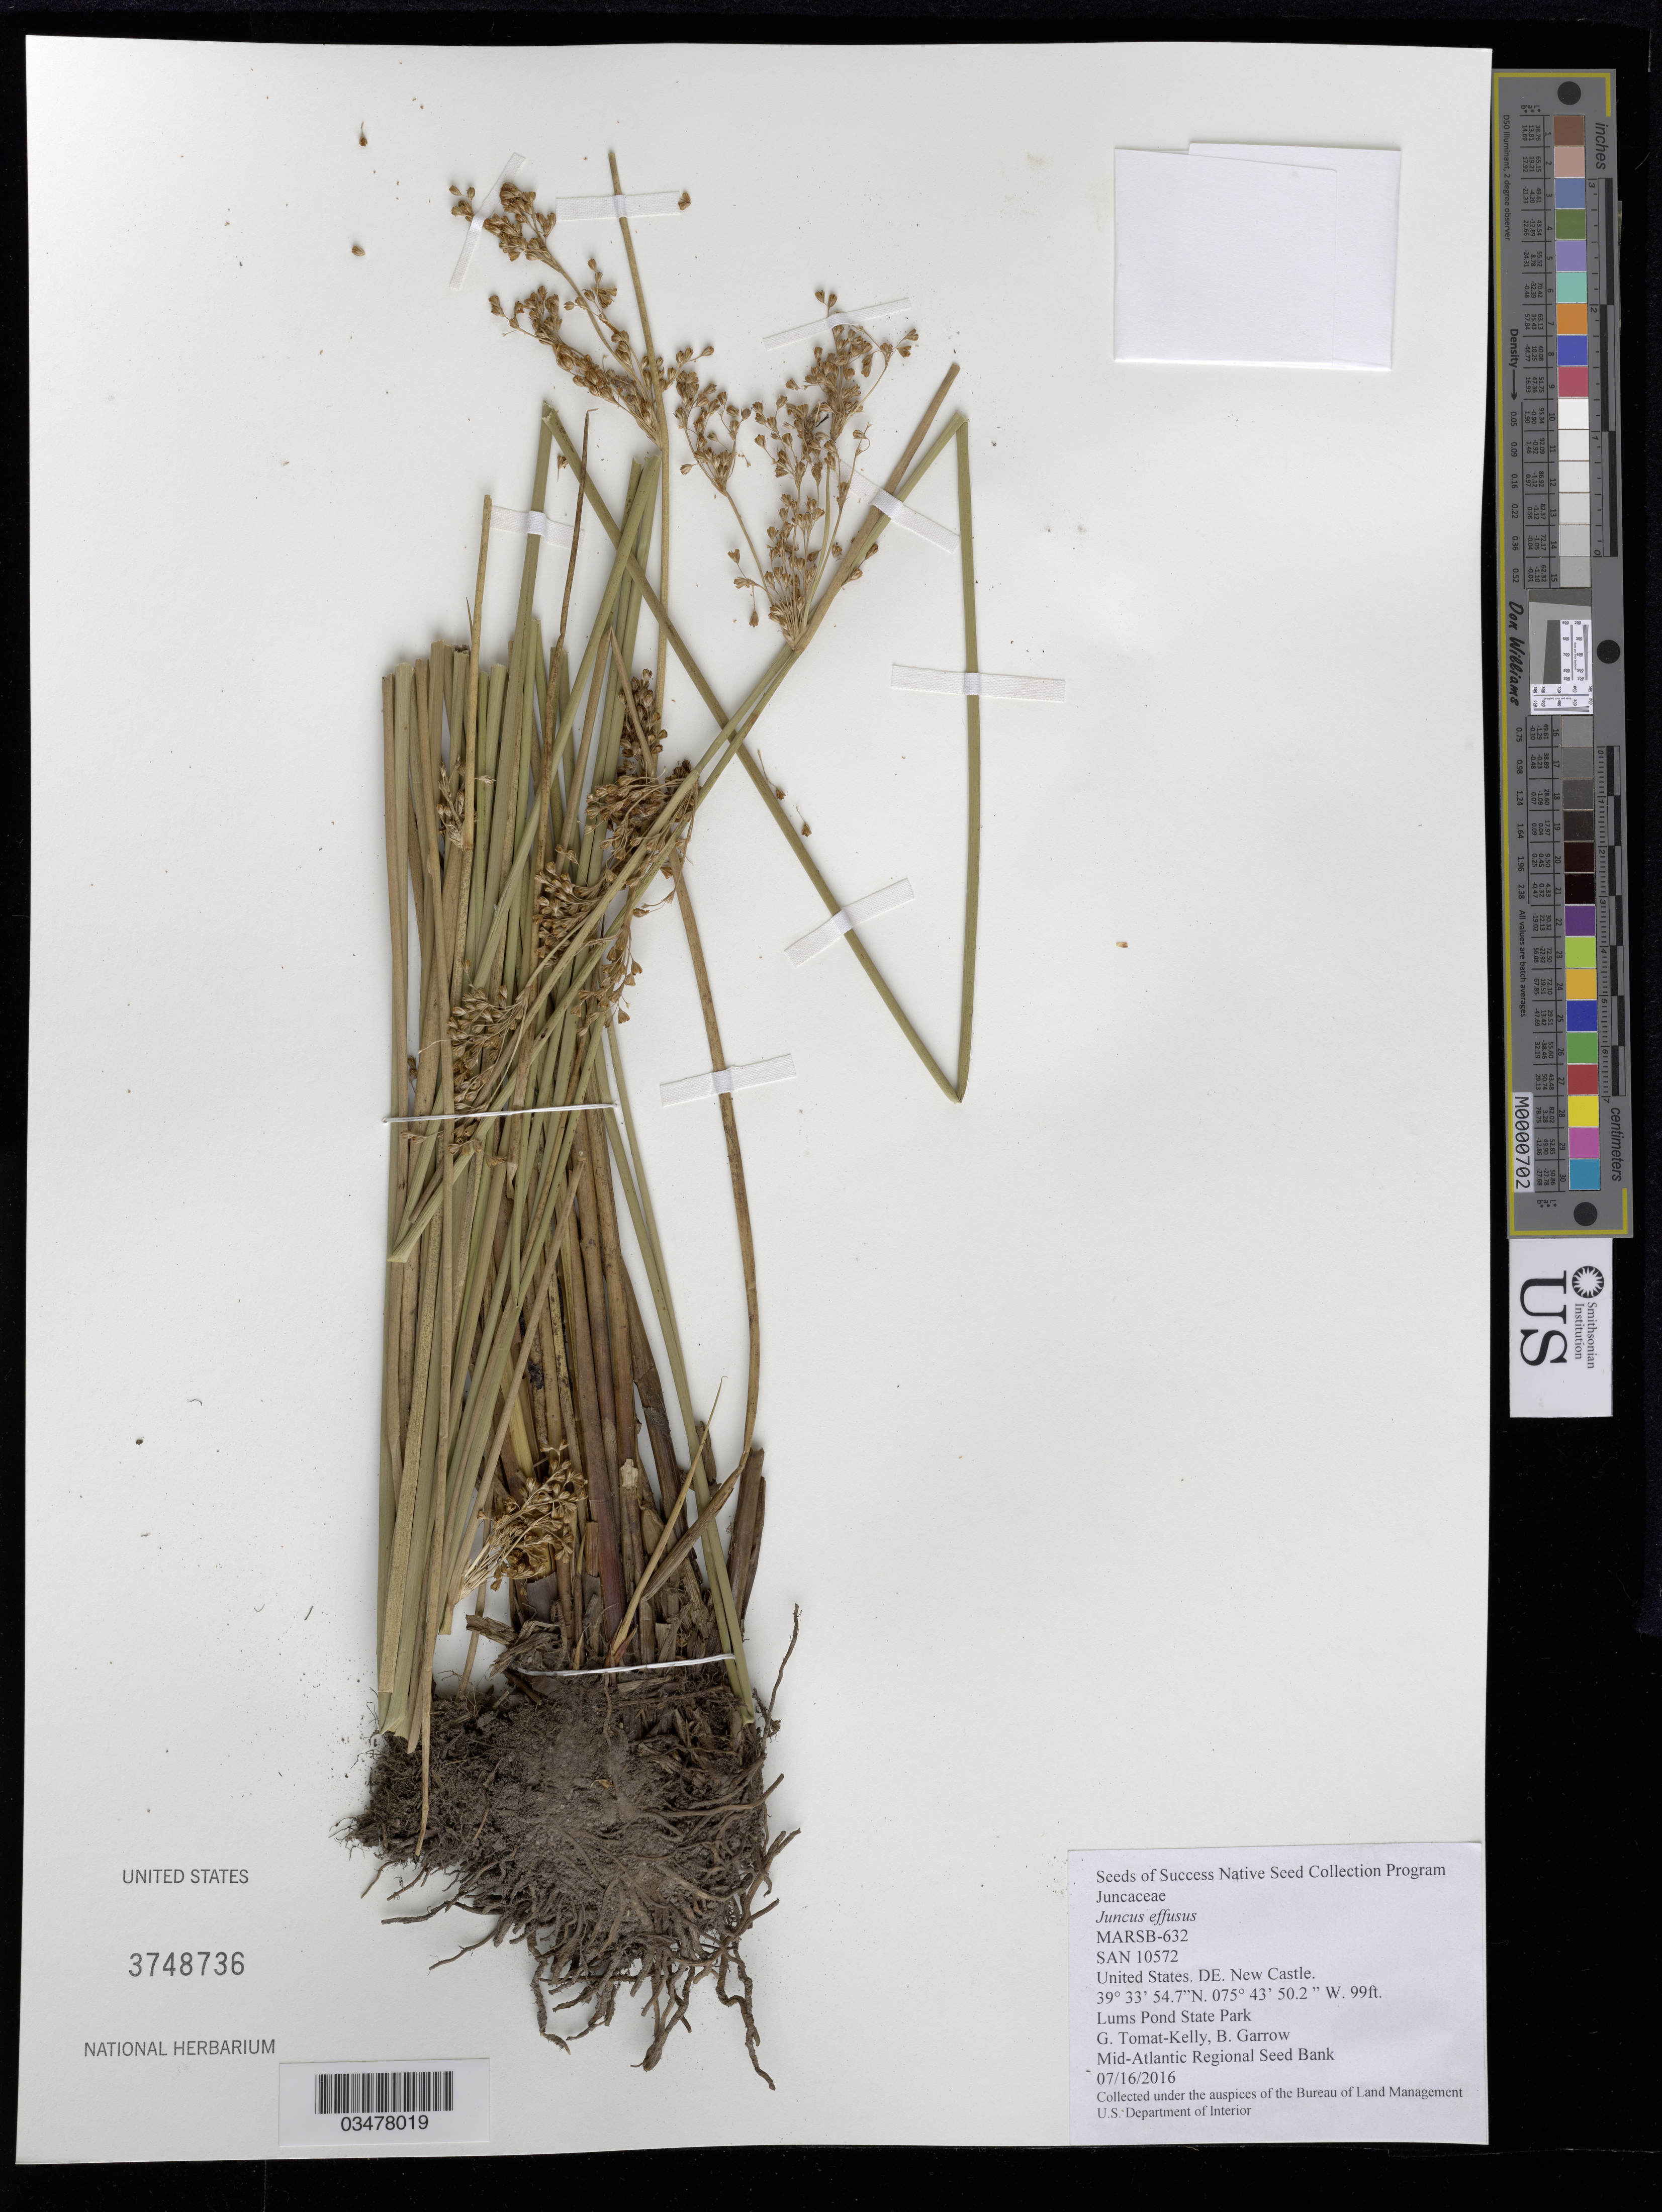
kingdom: Plantae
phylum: Tracheophyta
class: Liliopsida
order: Poales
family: Juncaceae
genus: Juncus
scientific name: Juncus effusus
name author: L.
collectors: G. Tomat-Kelly & B. Garrow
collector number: MARSB-632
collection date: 2016-07-16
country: United States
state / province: Delaware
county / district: New Castle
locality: Lums Pond State Park, Little Jersey Trail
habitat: field/ meaodw (power-cut line)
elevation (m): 30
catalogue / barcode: US 3748736